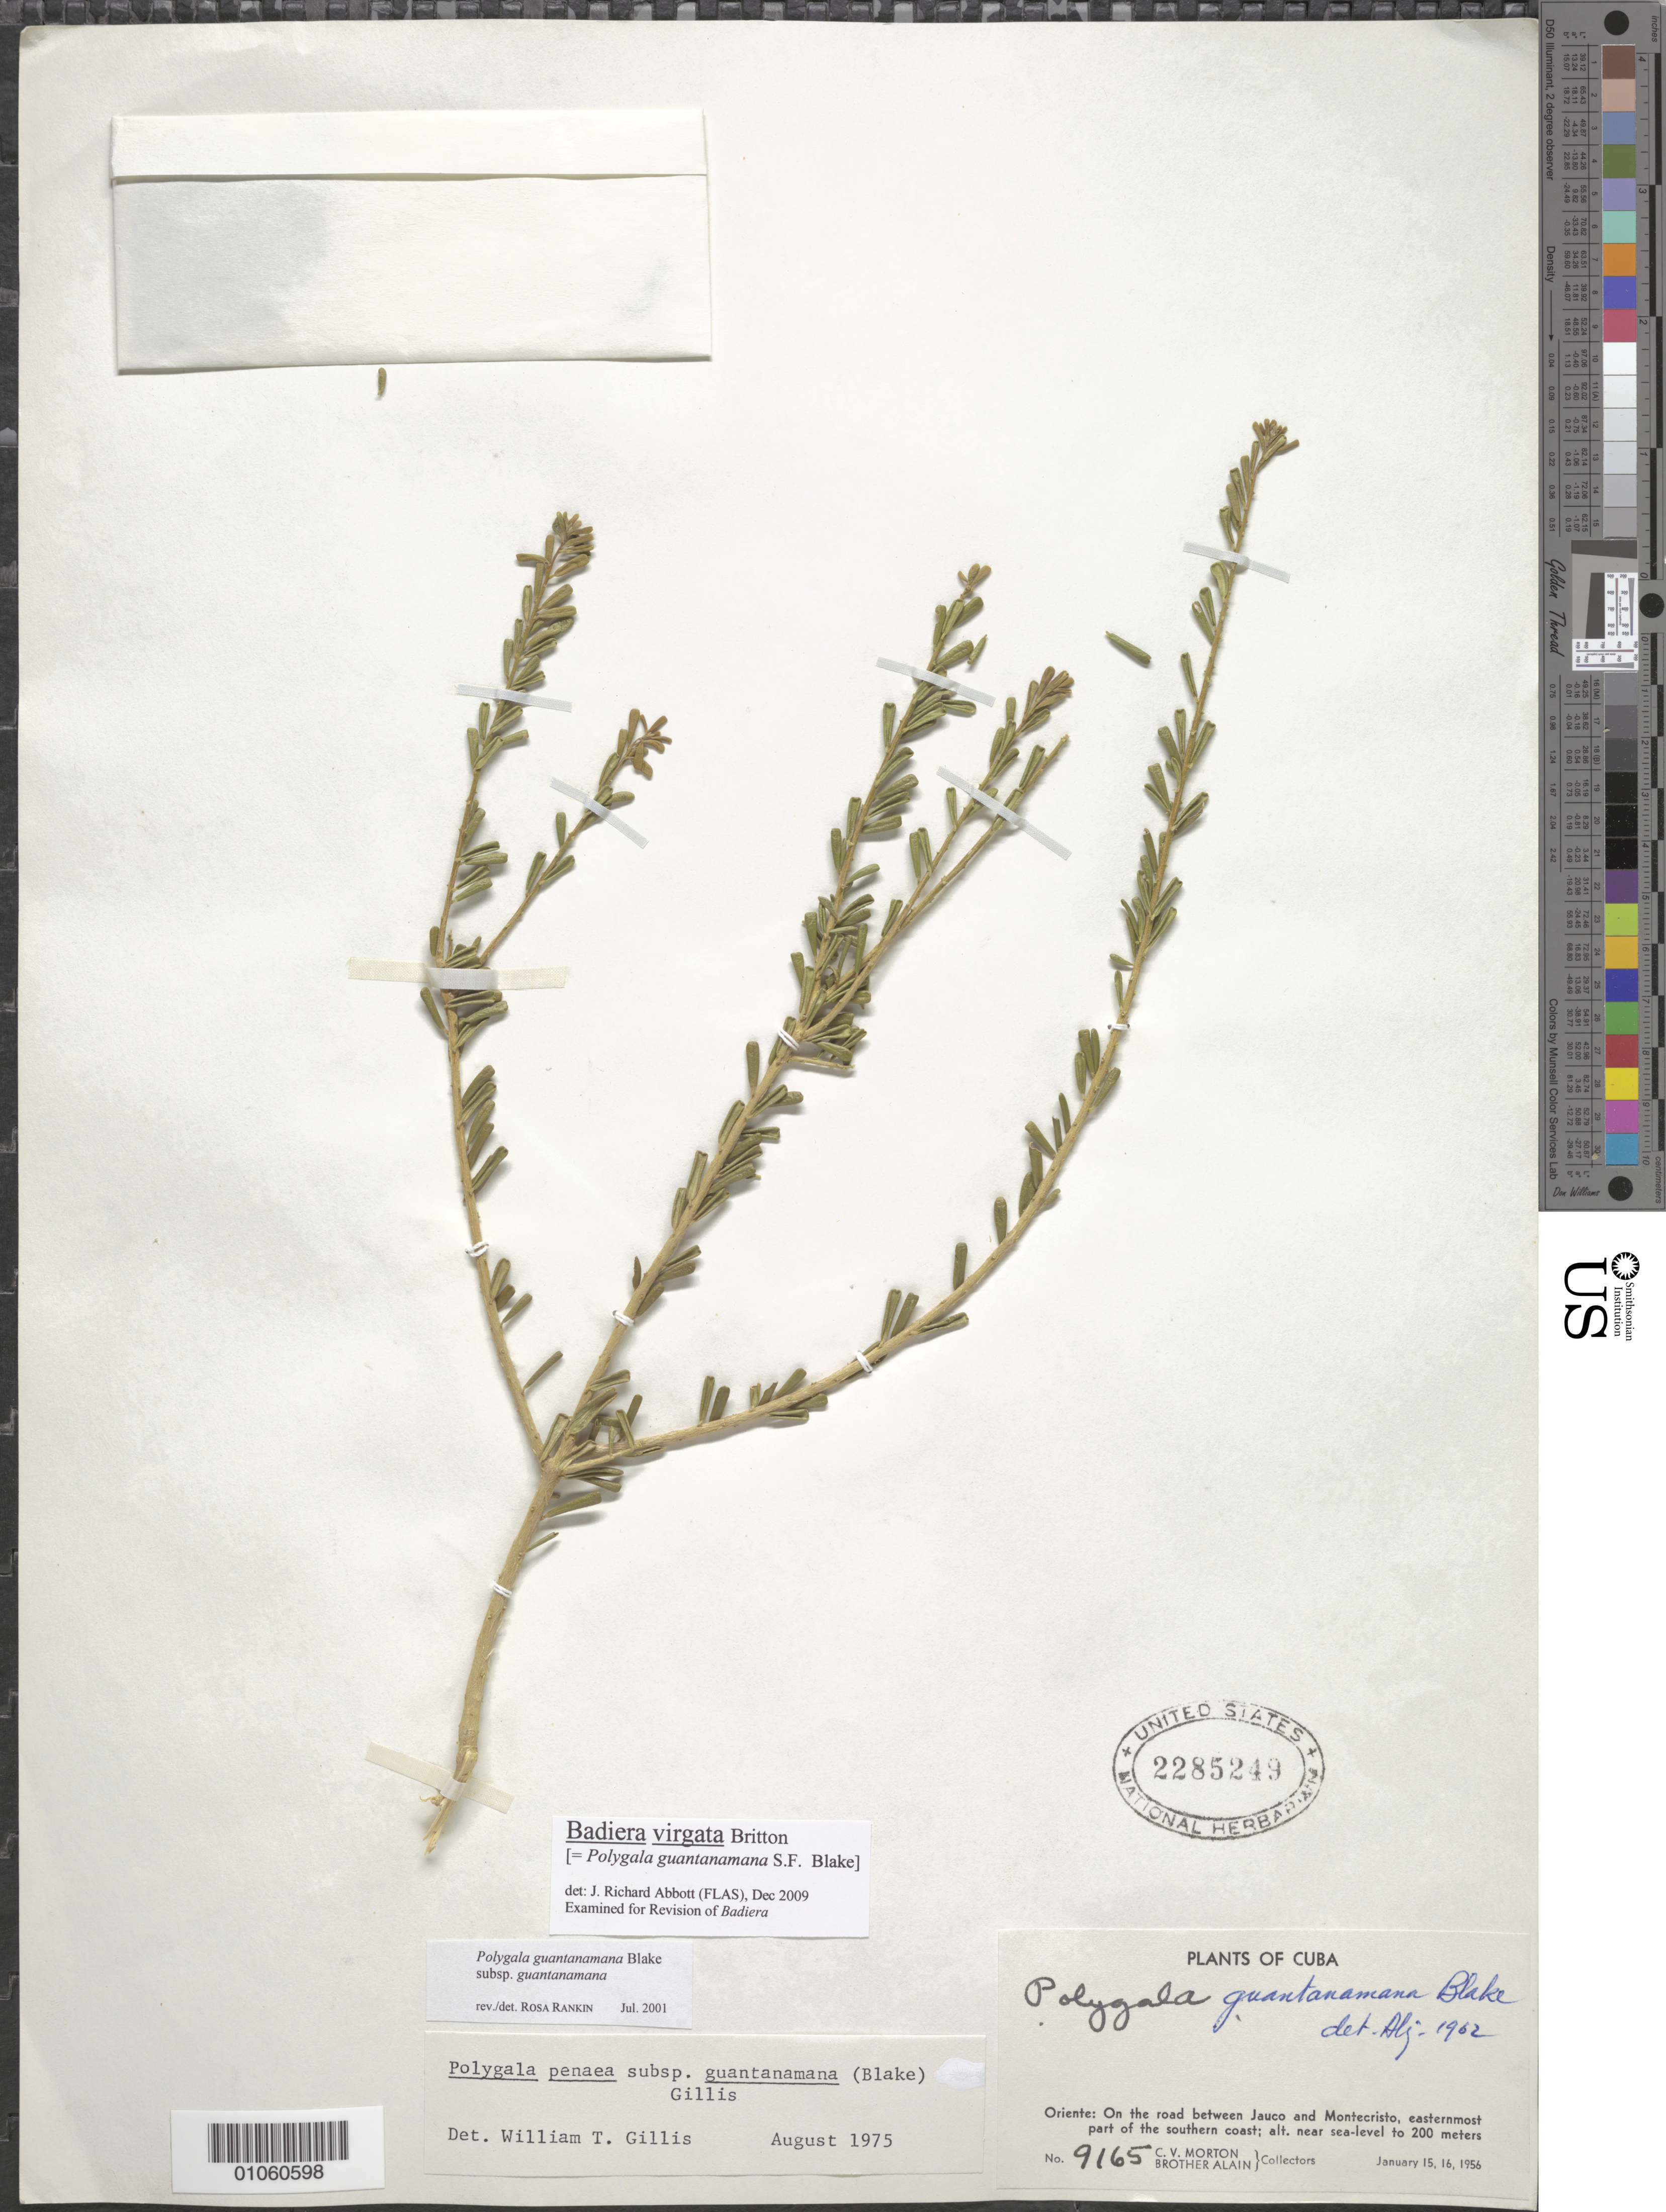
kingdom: Plantae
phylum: Tracheophyta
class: Magnoliopsida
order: Fabales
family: Polygalaceae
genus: Badiera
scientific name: Badiera virgata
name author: Britton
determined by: Abbott, J. R., (FLAS)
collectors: C. V. Morton & A. H. Liogier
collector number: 9165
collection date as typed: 15 Jan 1956 and 16 Jan 1956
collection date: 1956-01-15,1956-01-16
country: Cuba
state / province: Oriente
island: Cuba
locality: Road between Jauco and montecristo, easternmost part of the southern coast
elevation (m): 0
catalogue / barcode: US 2285249